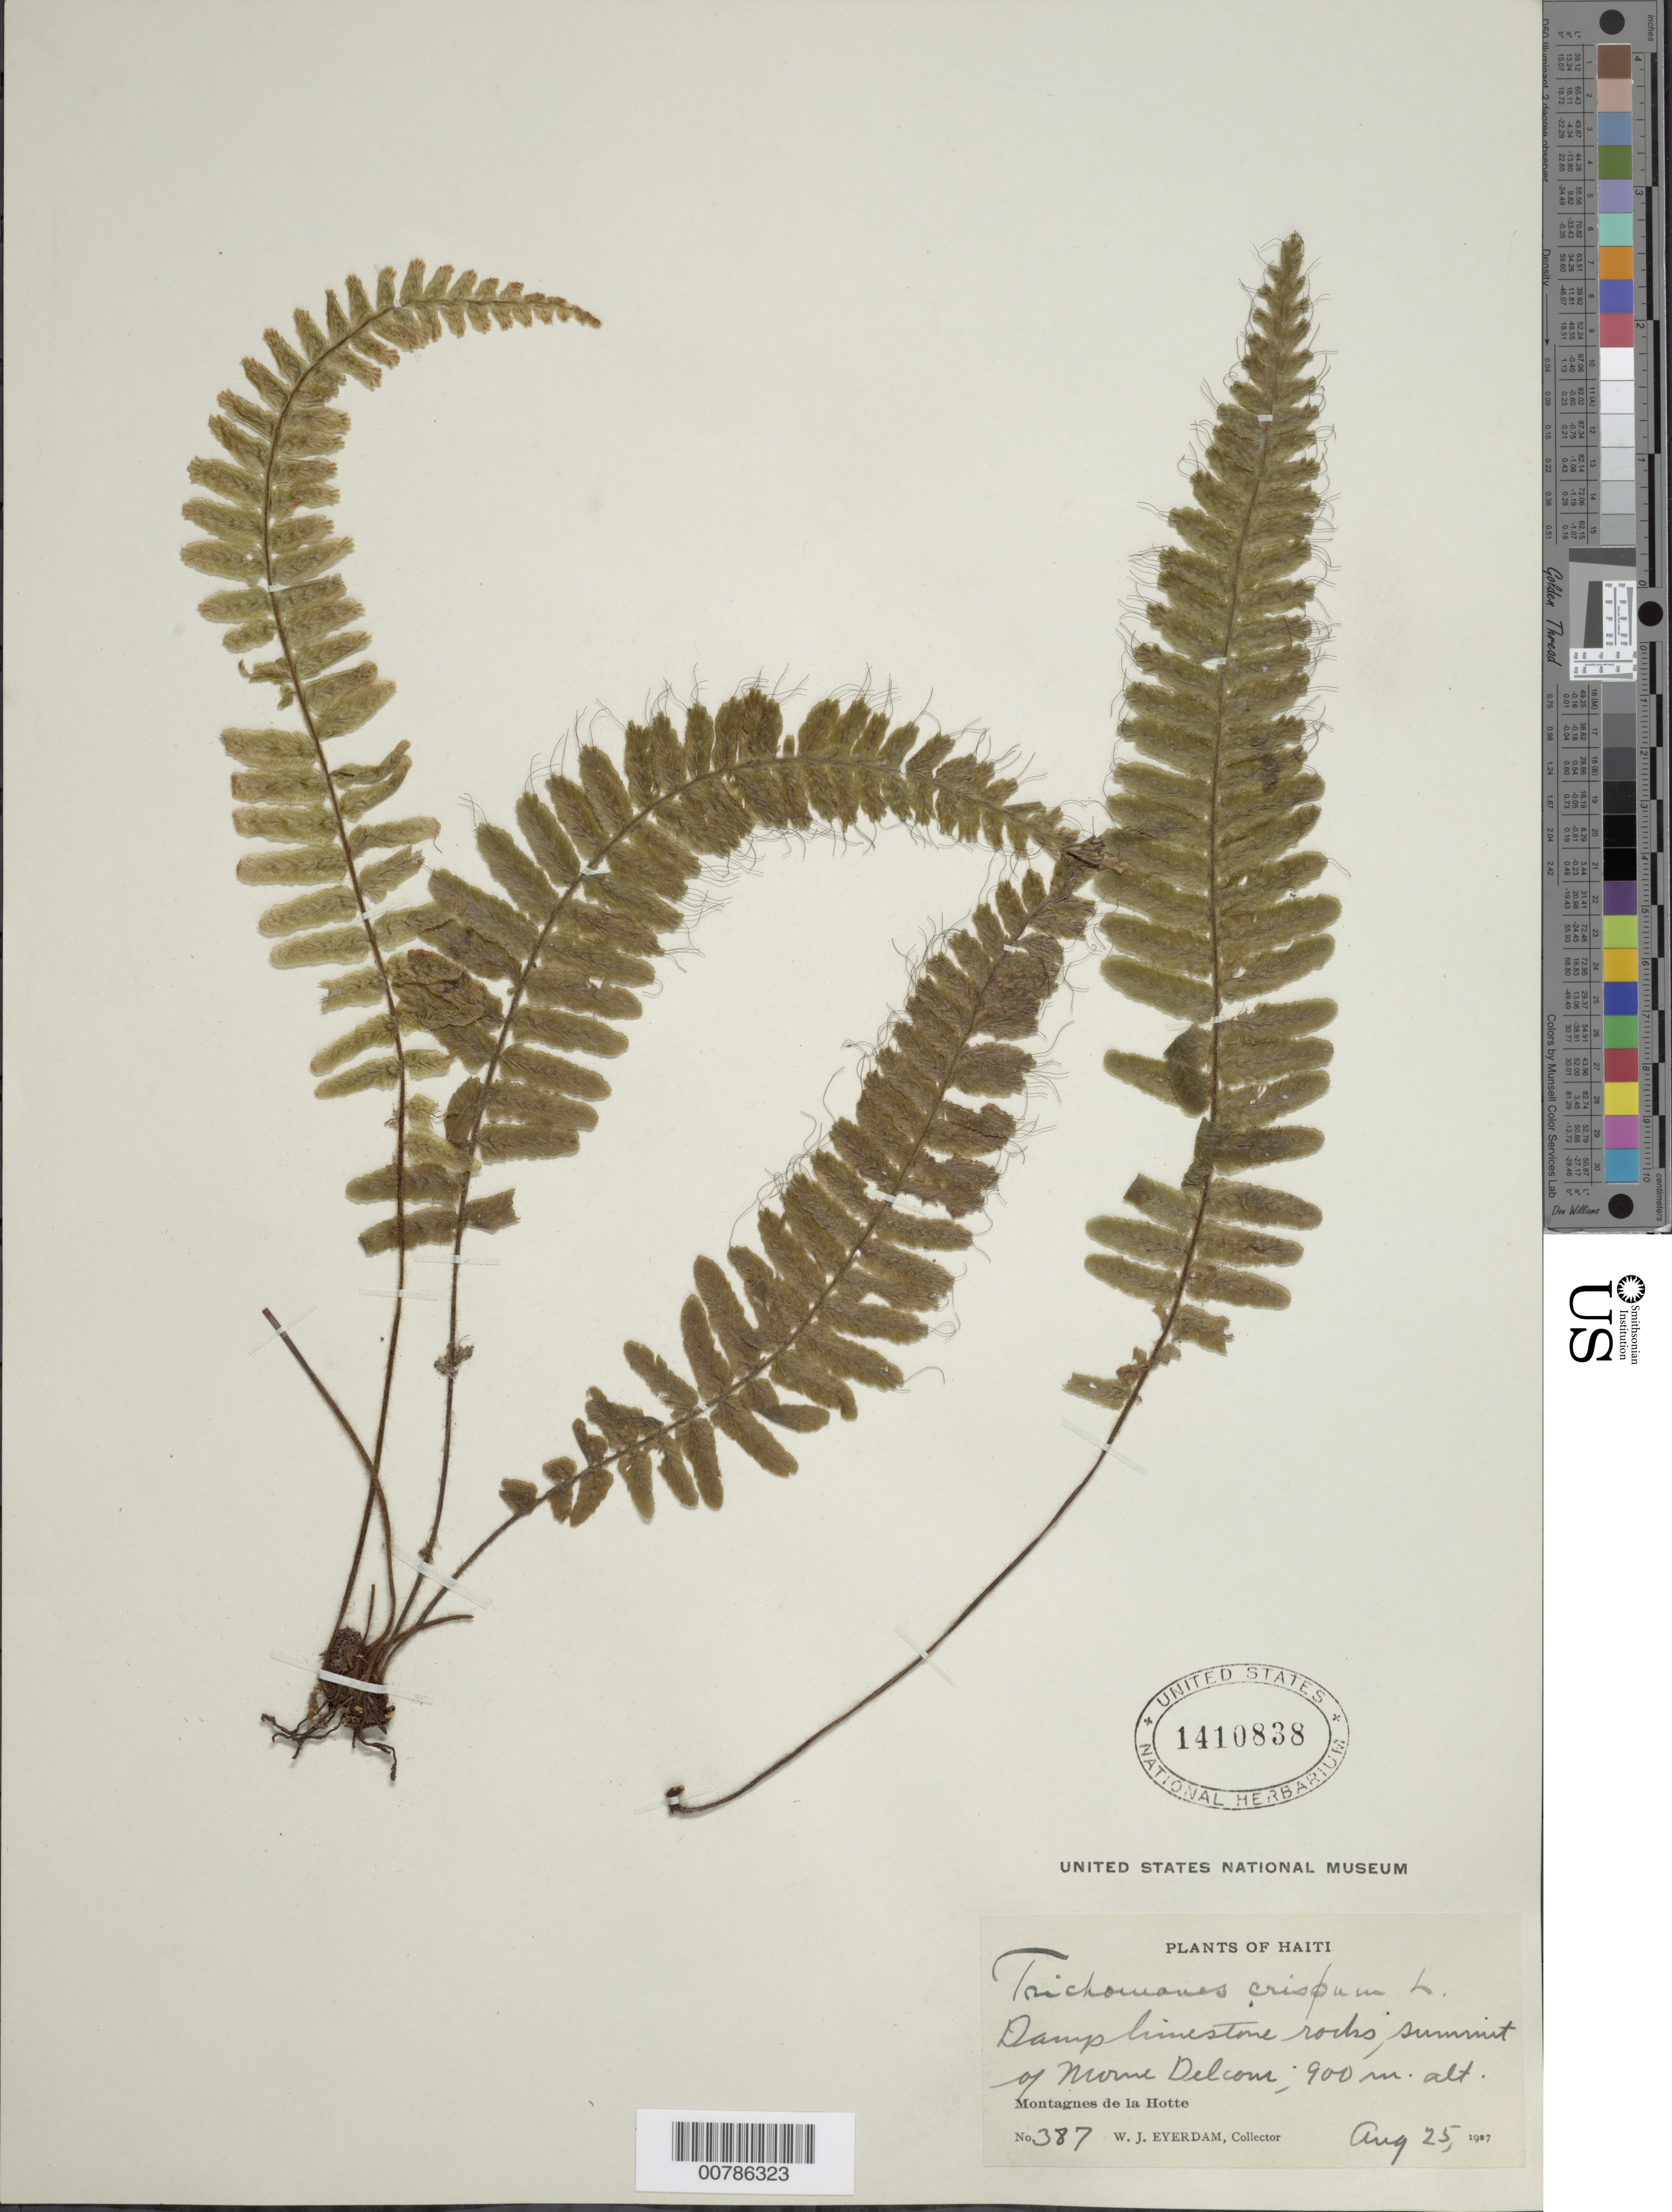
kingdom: Plantae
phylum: Tracheophyta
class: Polypodiopsida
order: Hymenophyllales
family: Hymenophyllaceae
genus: Trichomanes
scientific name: Trichomanes crispum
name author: L.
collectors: W. J. Eyerdam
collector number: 387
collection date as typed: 25 Aug 1927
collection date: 1927-08-25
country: Haiti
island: Hispaniola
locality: Montagnes de la Hotte; Morne Delconi, summit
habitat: Damp limestone rocks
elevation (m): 900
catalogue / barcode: US 1410838